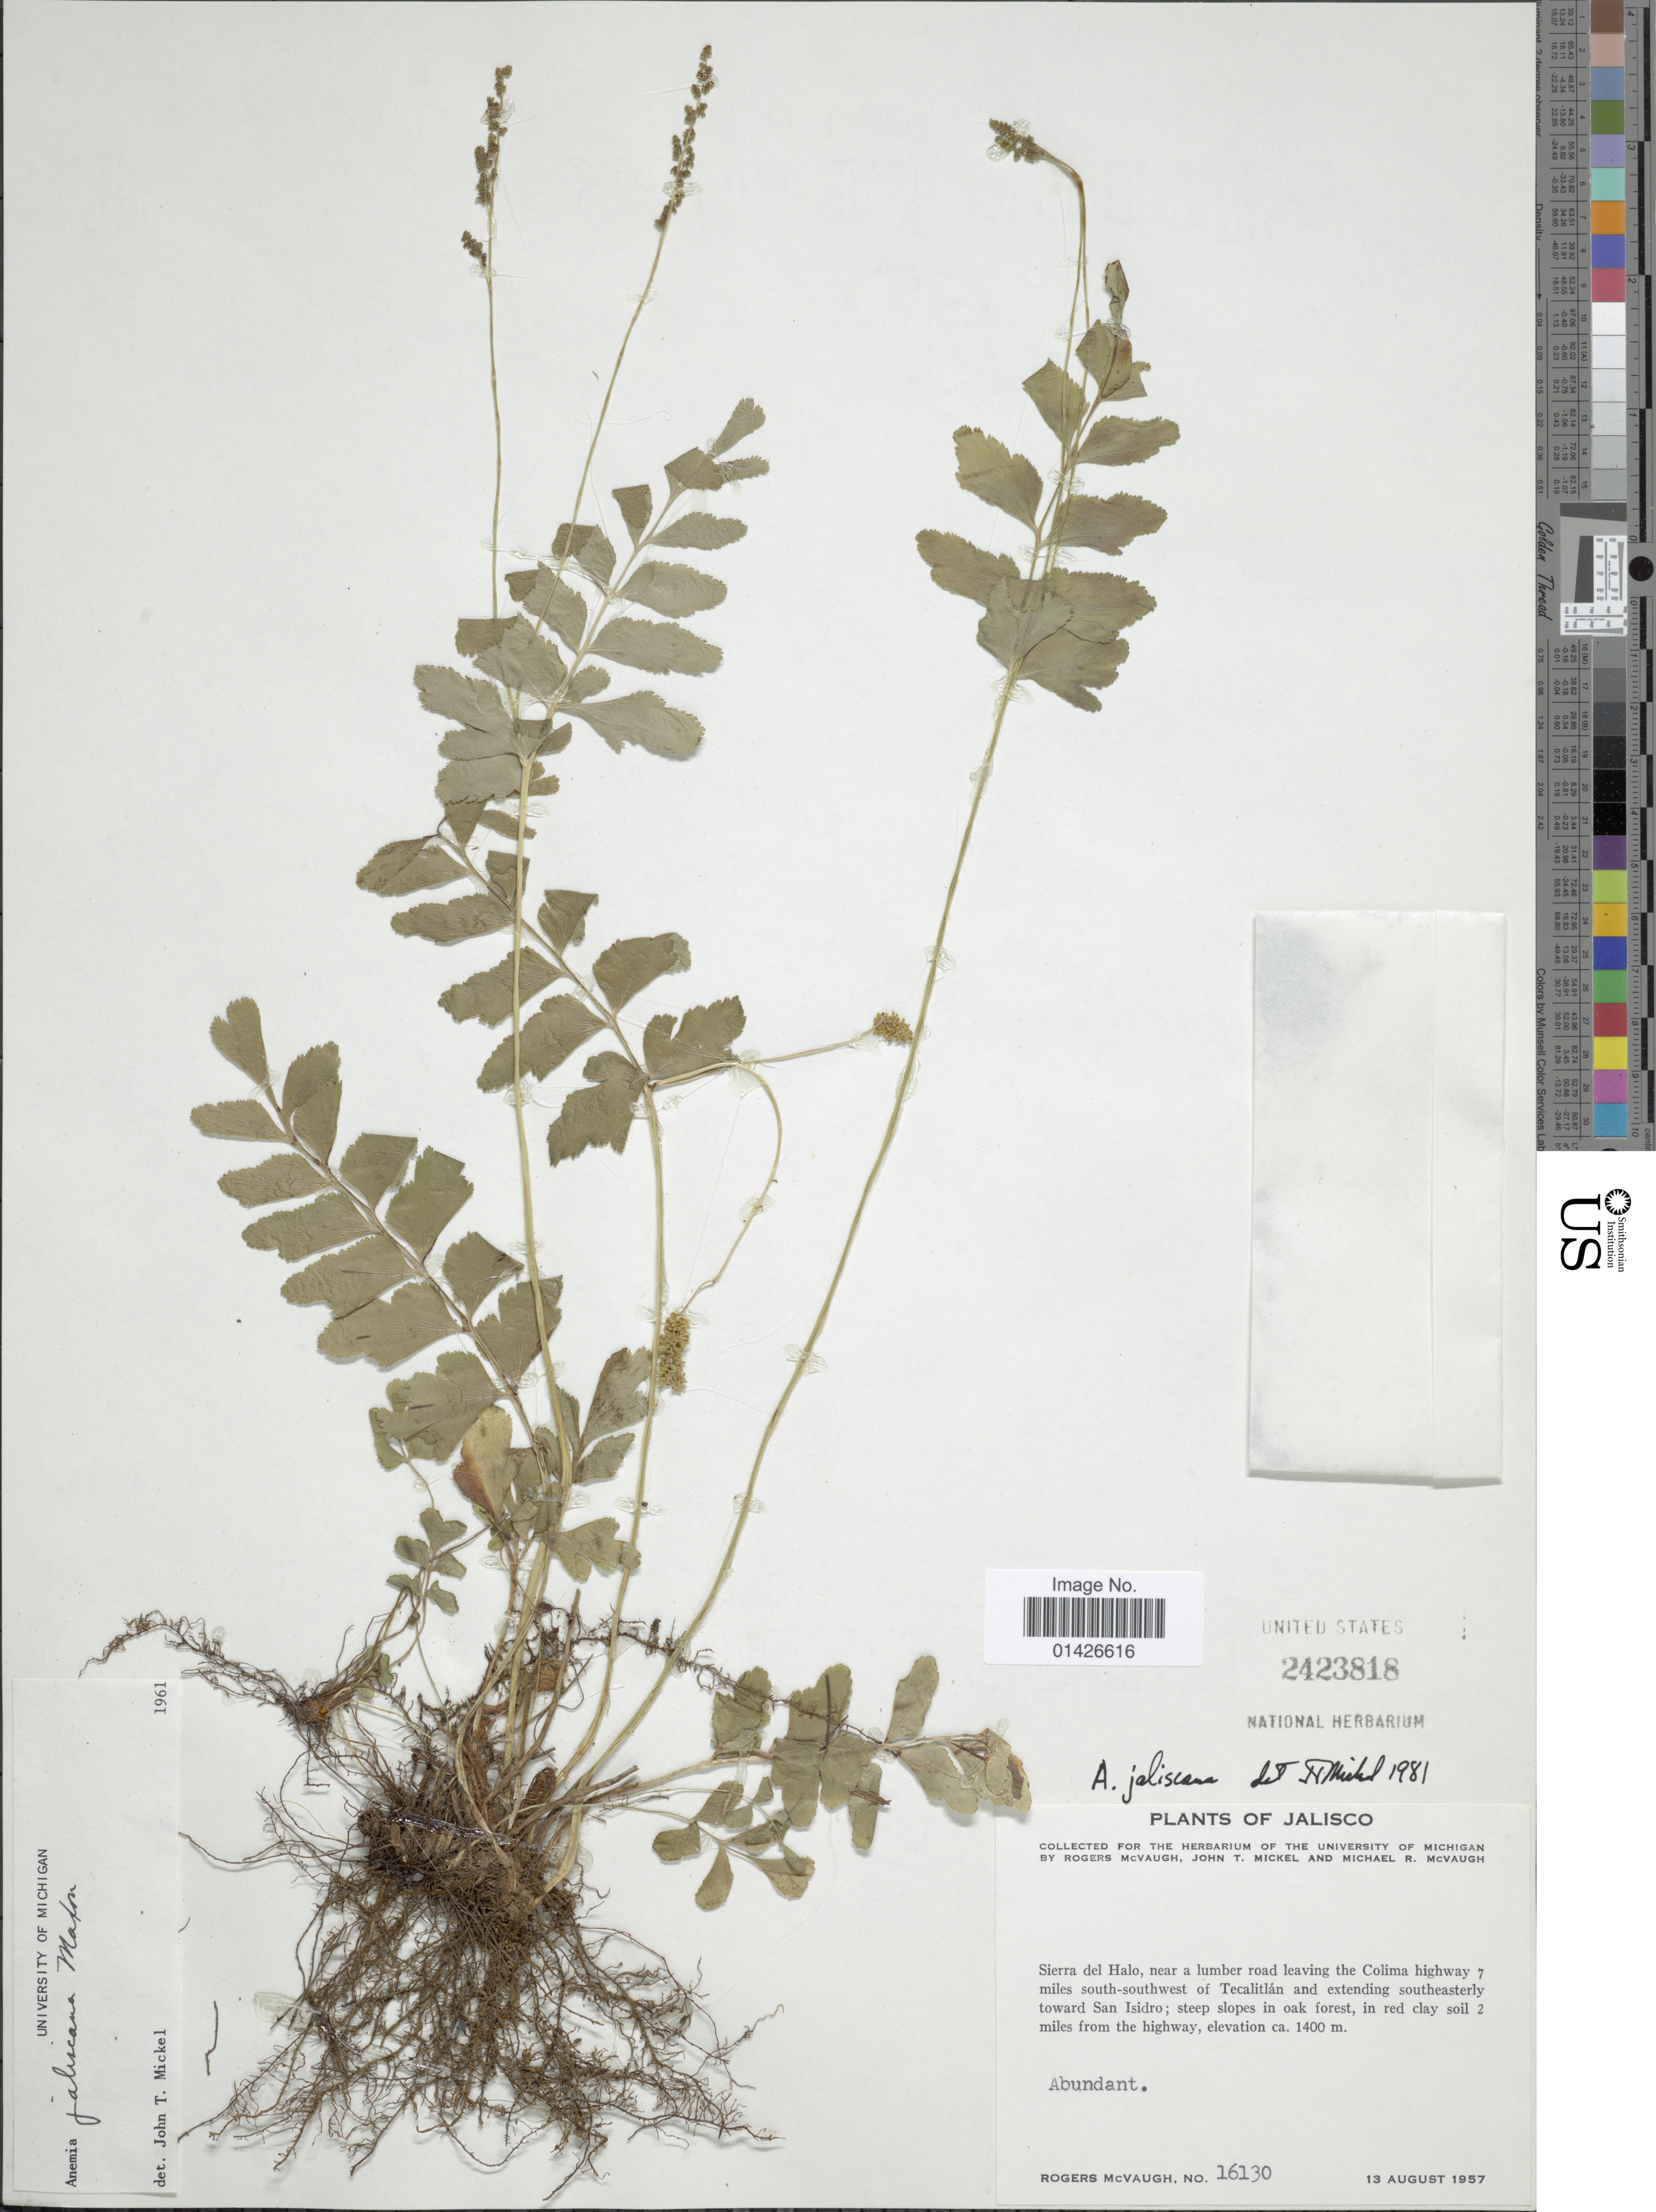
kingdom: Plantae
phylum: Tracheophyta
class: Polypodiopsida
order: Schizaeales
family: Anemiaceae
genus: Anemia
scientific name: Anemia jaliscana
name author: Maxon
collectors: R. McVaugh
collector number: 16130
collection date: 1957-08-13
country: Mexico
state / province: Jalisco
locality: Sierra del Halo, near a lumber road leaving the Colima highway 7 miles south-southwest of Tecalitlán and extending southeasterly toward San Isidro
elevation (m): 1400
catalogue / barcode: US 2423818